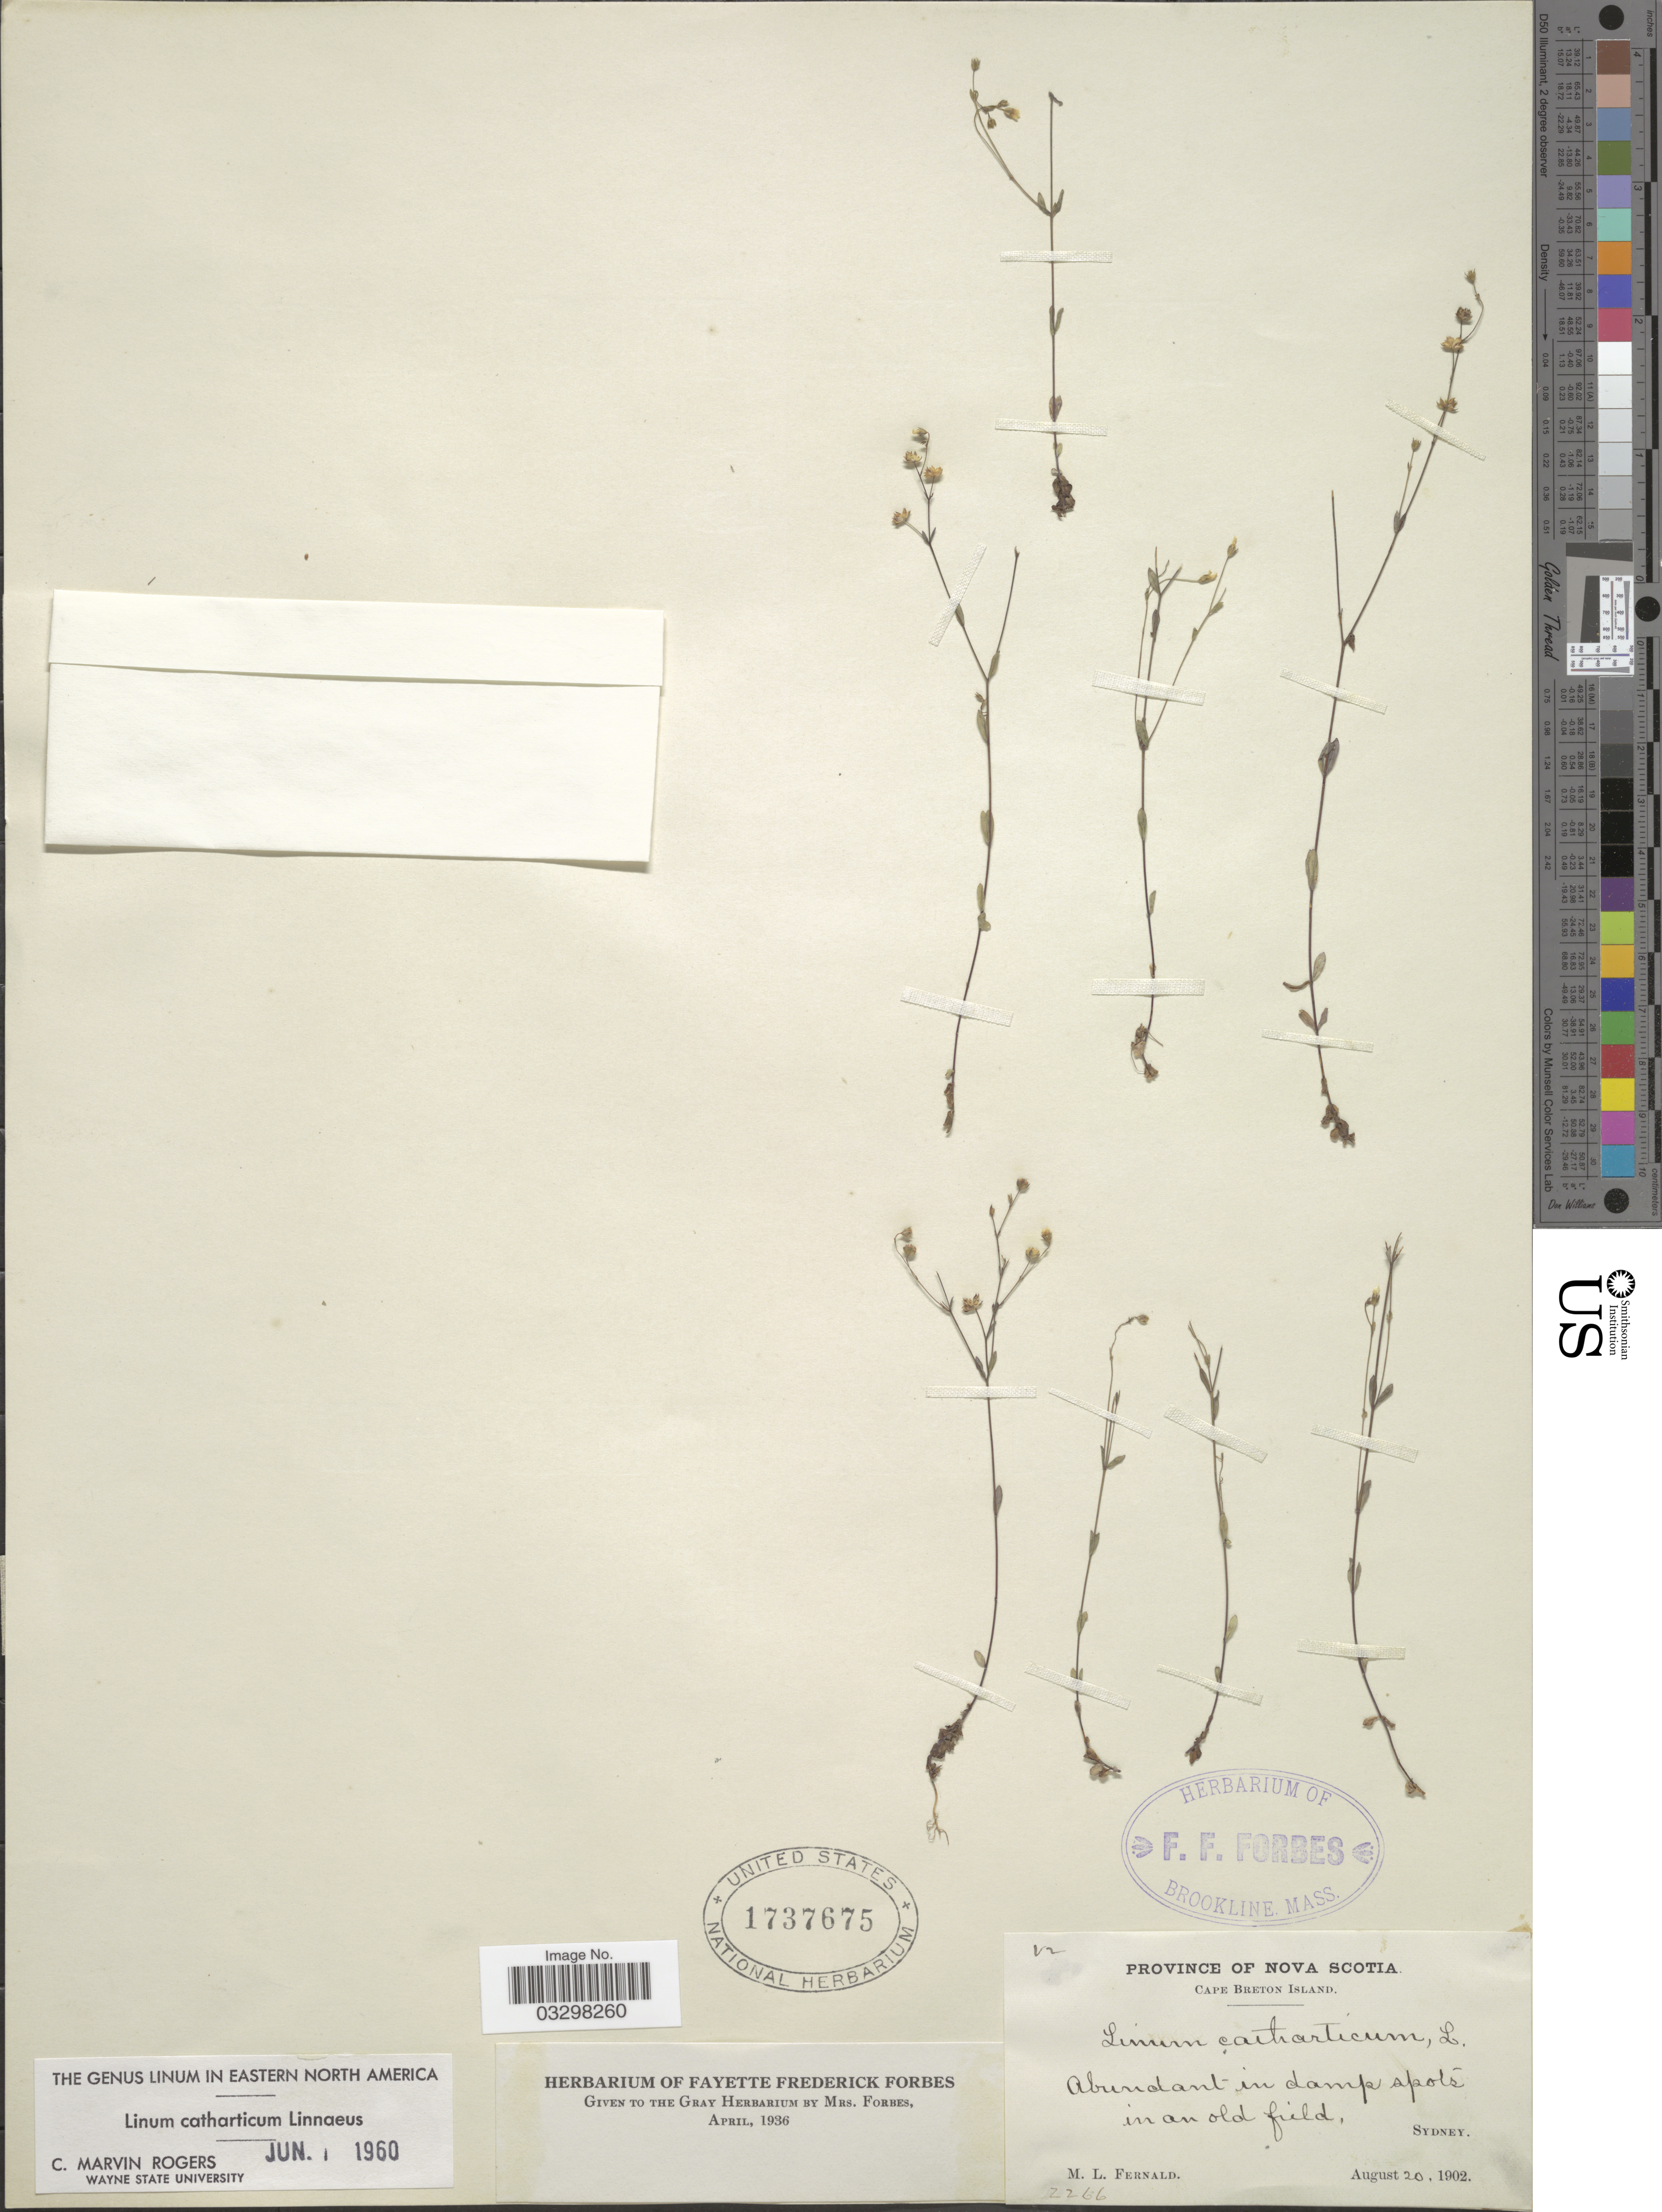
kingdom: Plantae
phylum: Tracheophyta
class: Magnoliopsida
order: Malpighiales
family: Linaceae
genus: Linum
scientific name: Linum catharticum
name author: L.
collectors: M. L. Fernald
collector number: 2266*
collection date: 1902-08-20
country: Canada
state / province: Nova Scotia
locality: Cape Breton Island. Sydney.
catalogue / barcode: US 1737675